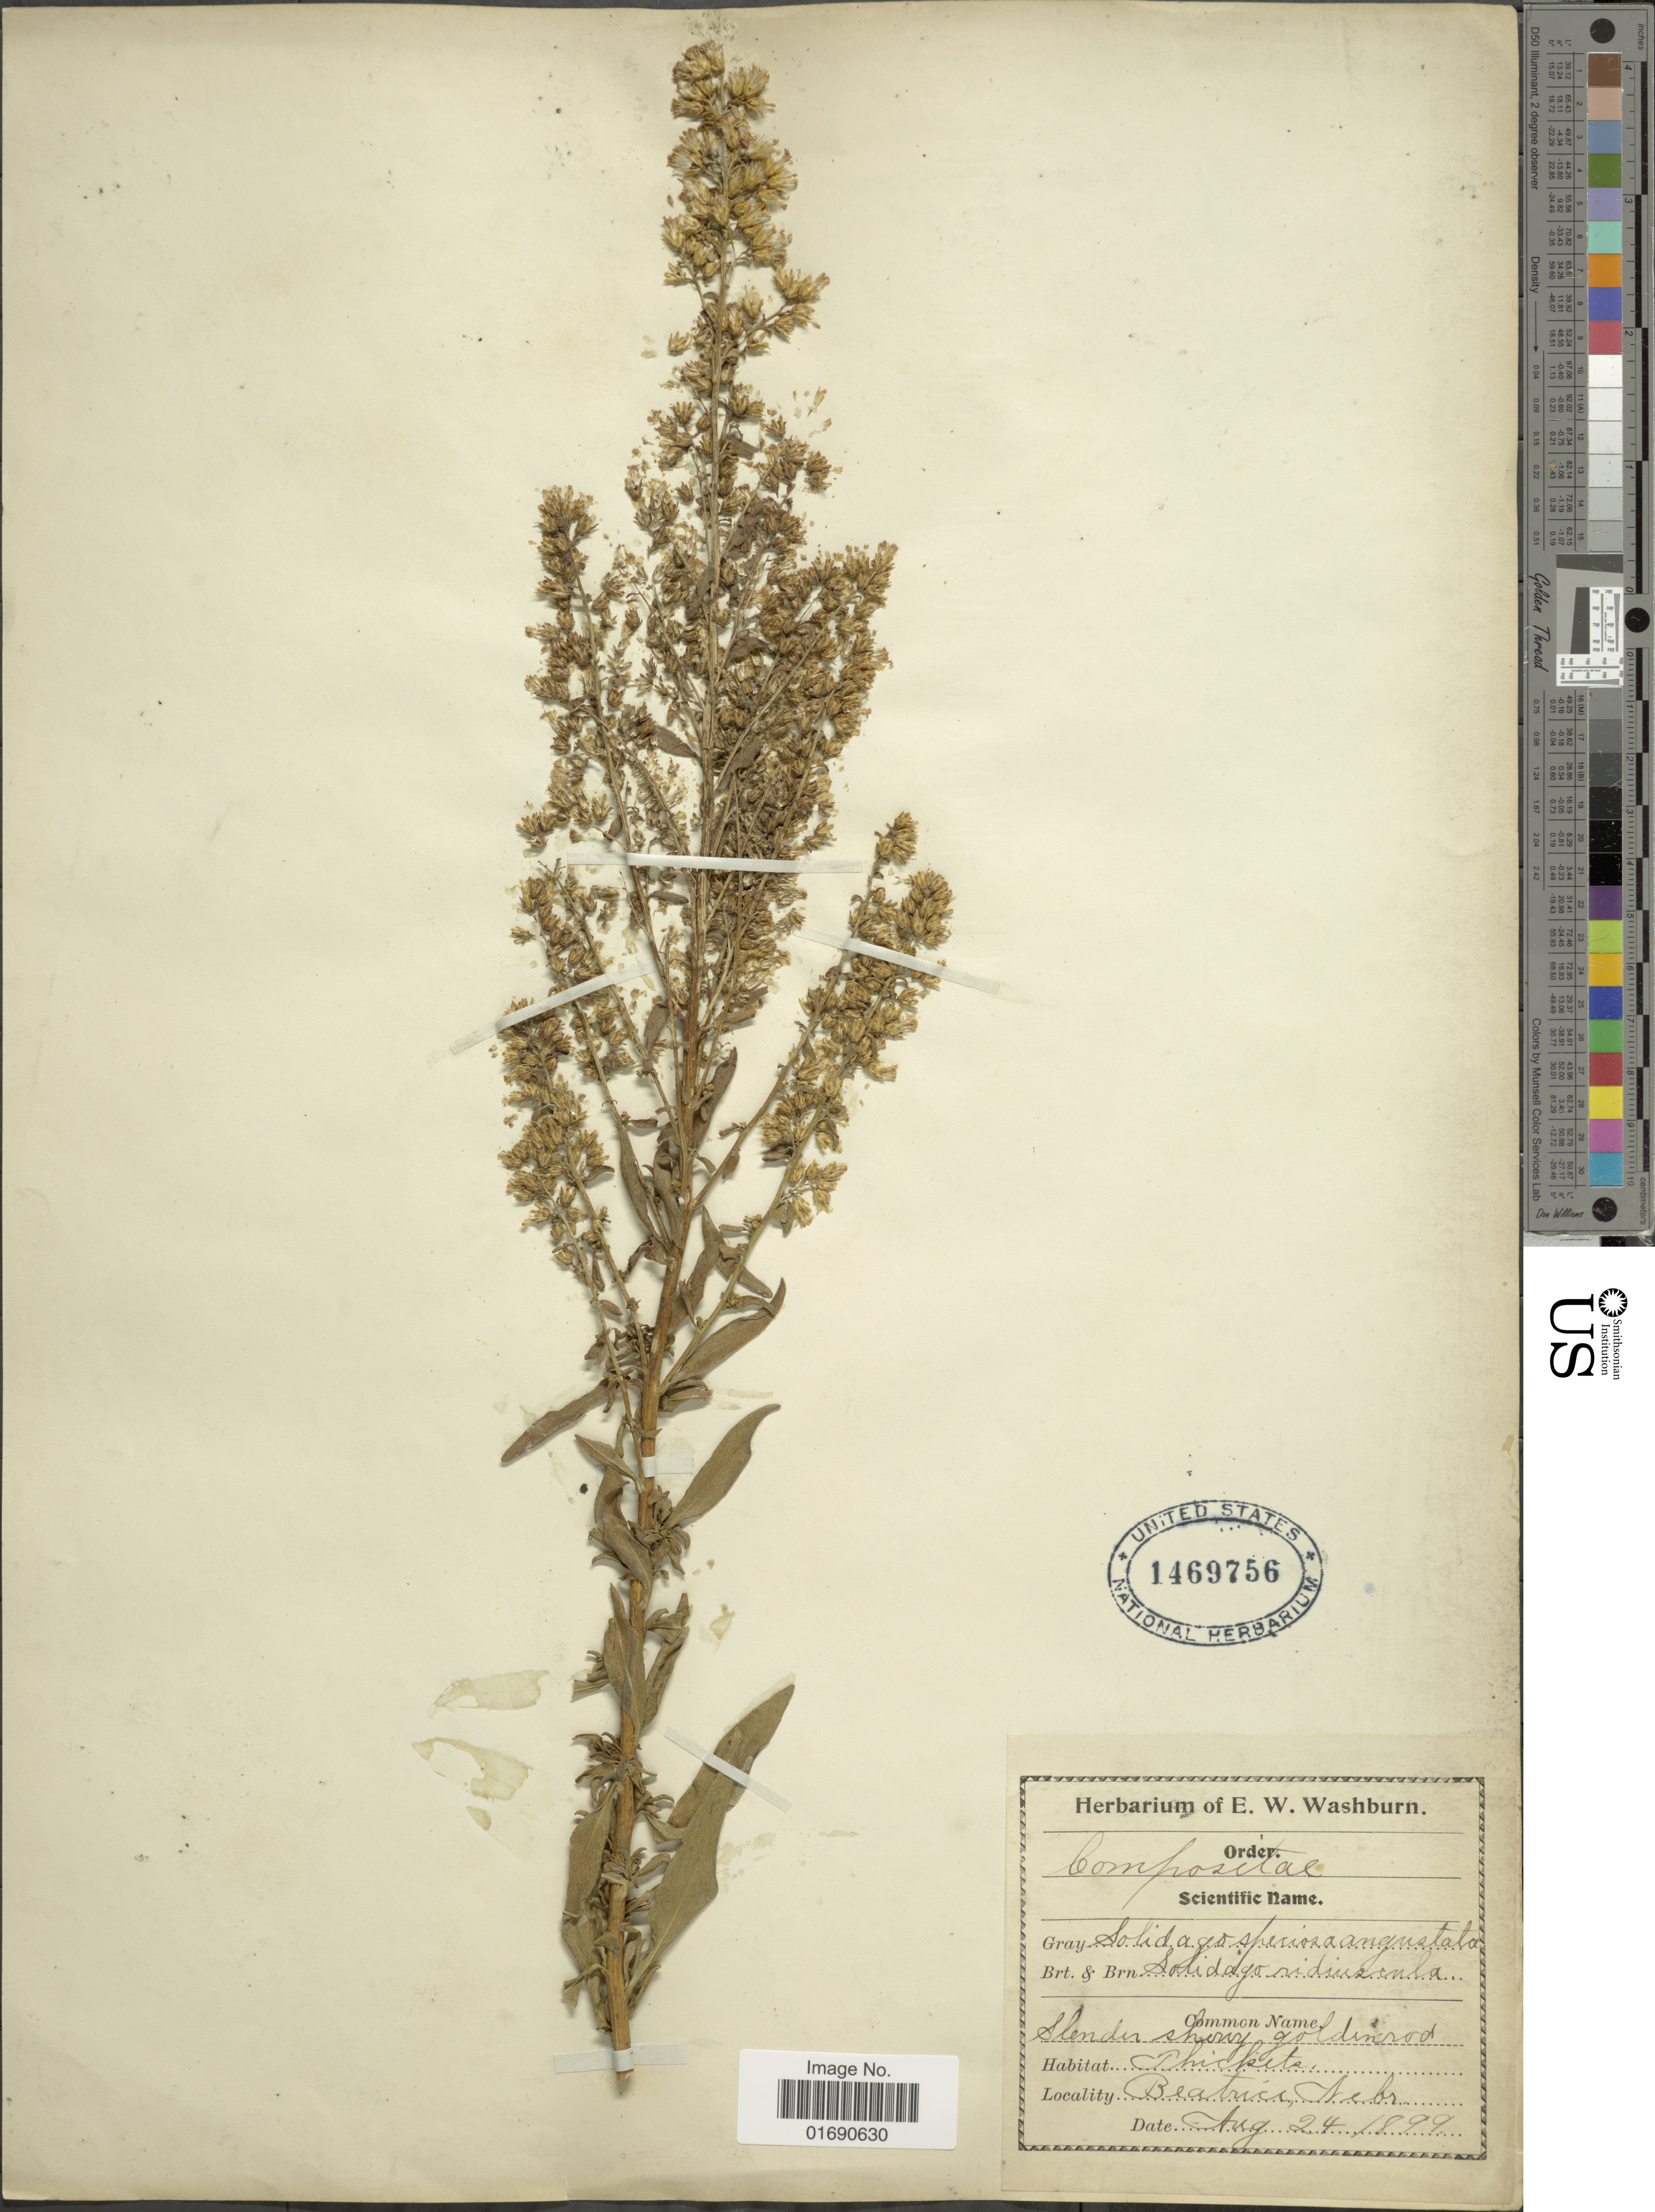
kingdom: Plantae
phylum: Tracheophyta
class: Magnoliopsida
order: Asterales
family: Asteraceae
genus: Solidago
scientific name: Solidago speciosa var. angustata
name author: Torr. & A. Gray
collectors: ex herb. E. W. Washburn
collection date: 1899-08-24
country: United States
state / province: Nebraska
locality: Beatrice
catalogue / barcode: US 1469756